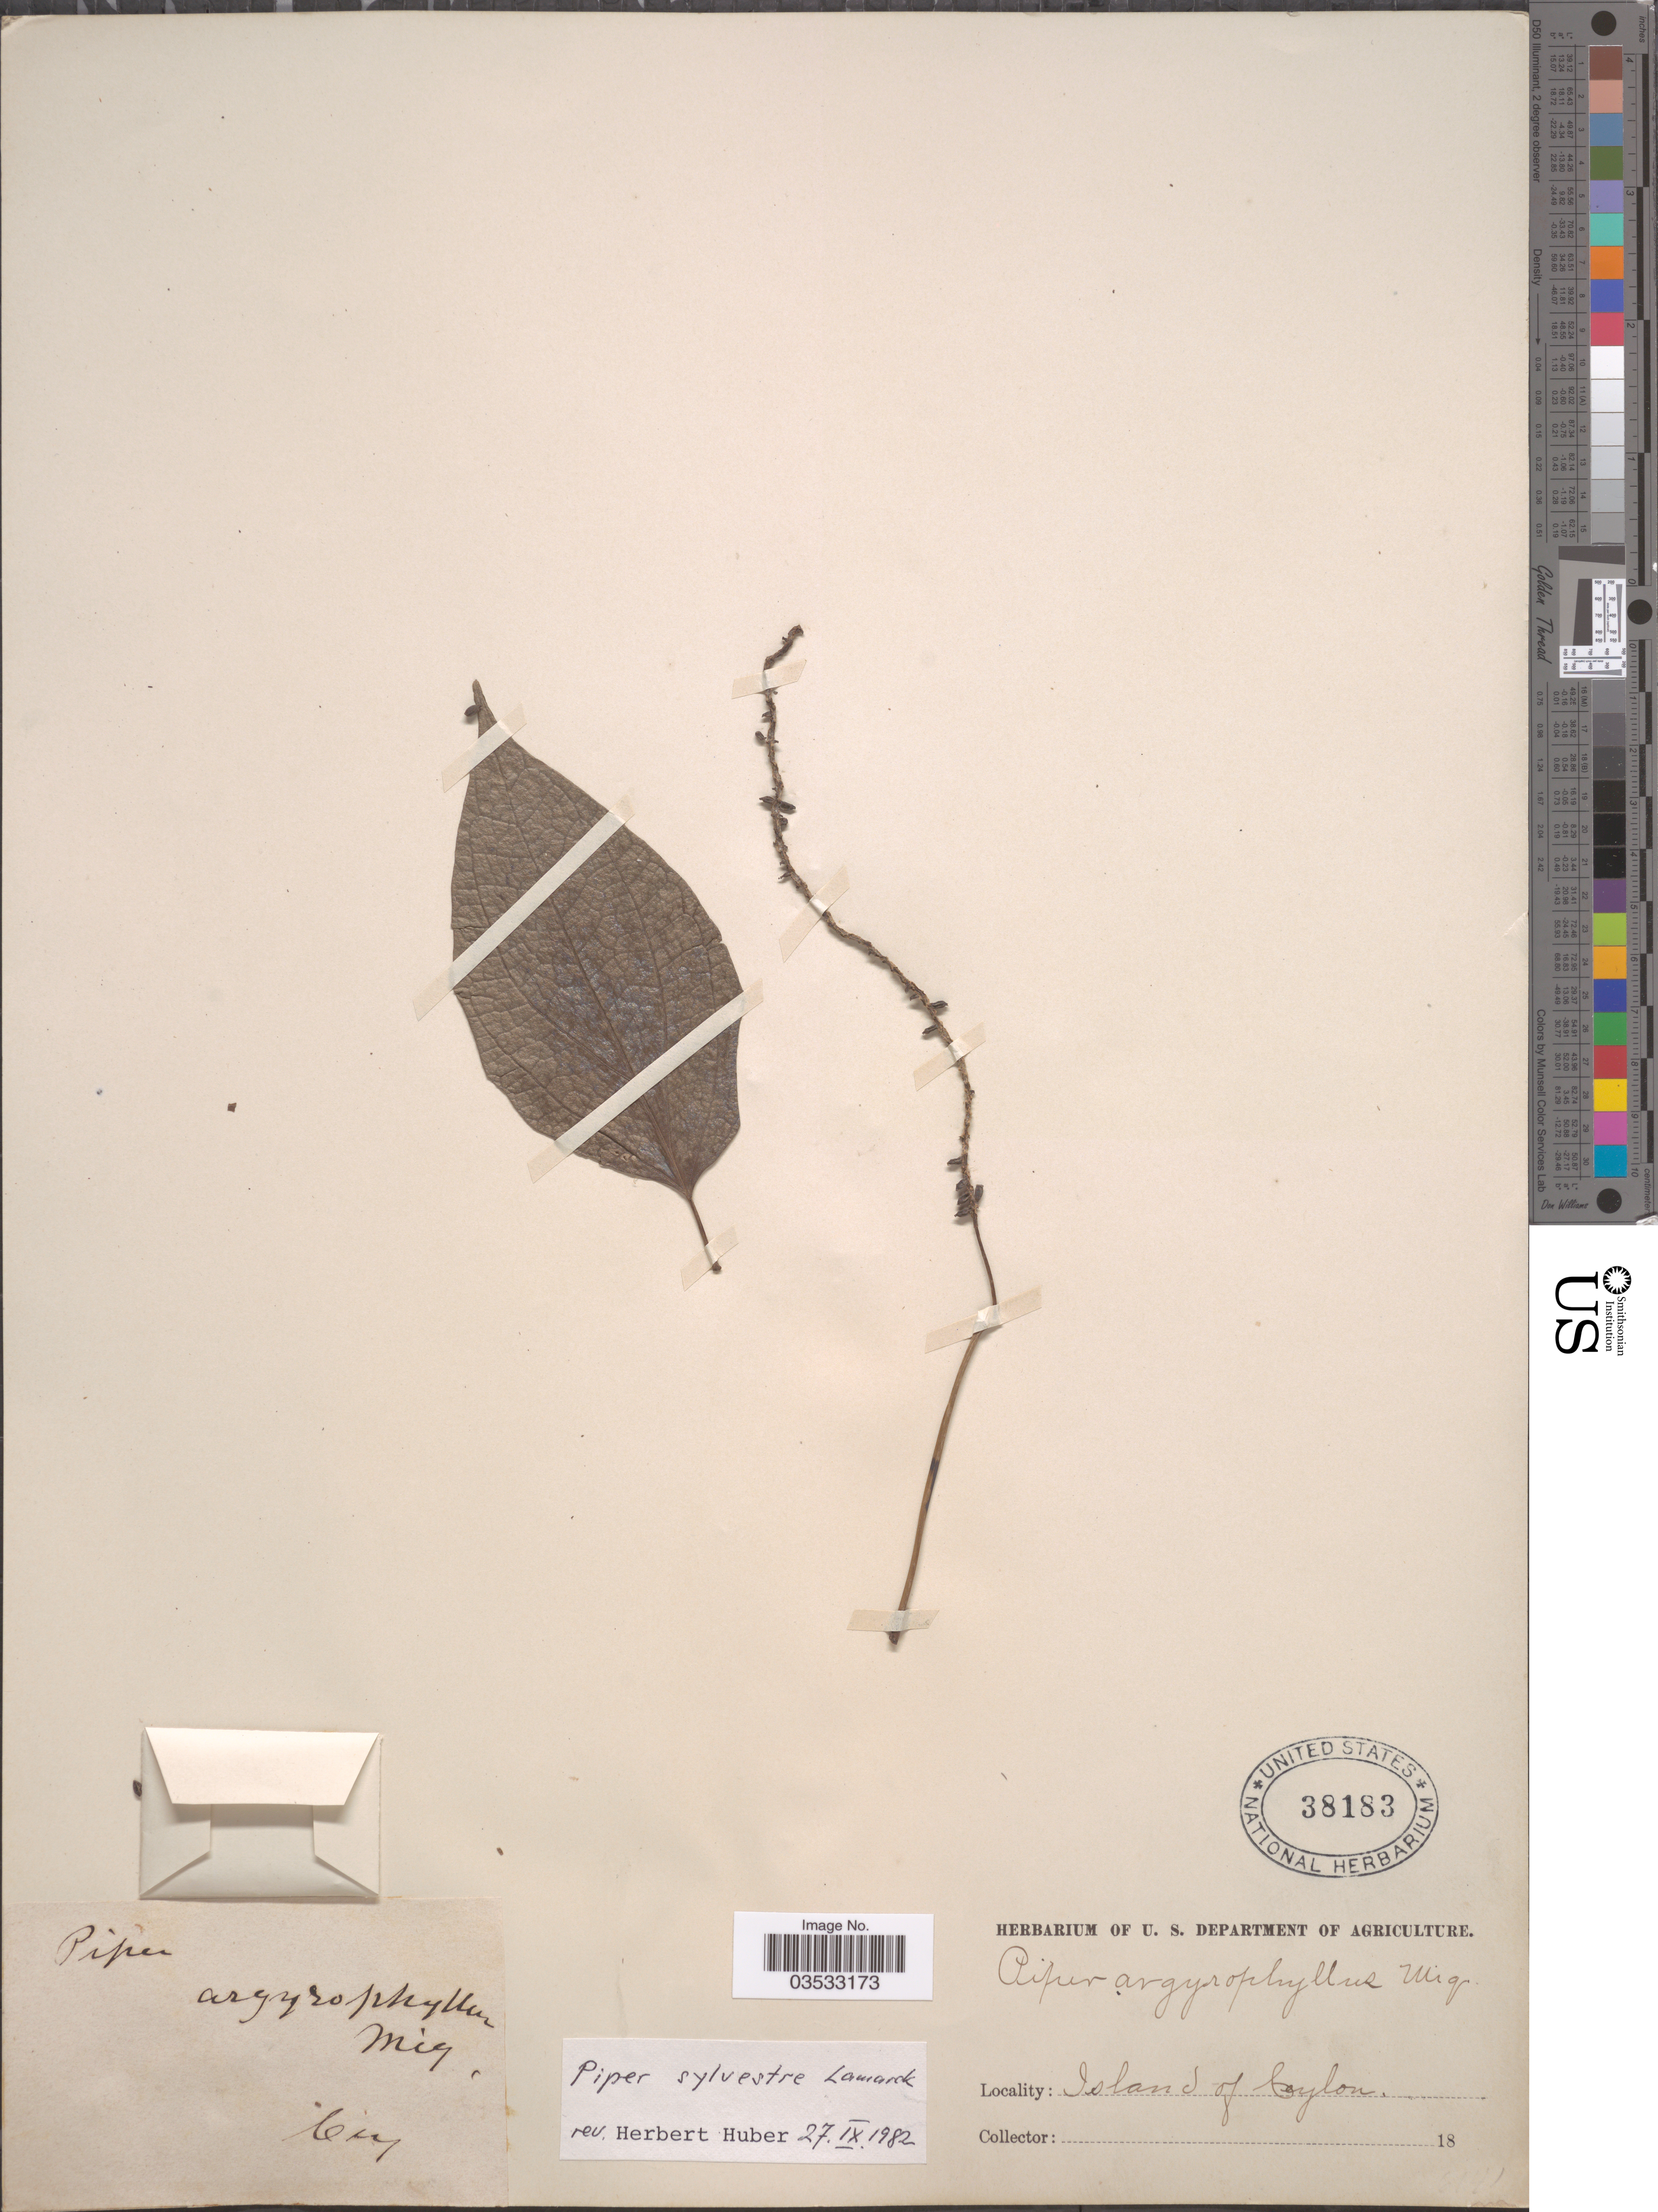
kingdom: Plantae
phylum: Tracheophyta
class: Magnoliopsida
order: Piperales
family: Piperaceae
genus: Piper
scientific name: Piper sylvestre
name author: Lour.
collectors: ex herb. U. S. Department of Agriculture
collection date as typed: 18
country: Sri Lanka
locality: Island of Ceylon.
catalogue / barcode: US 38183